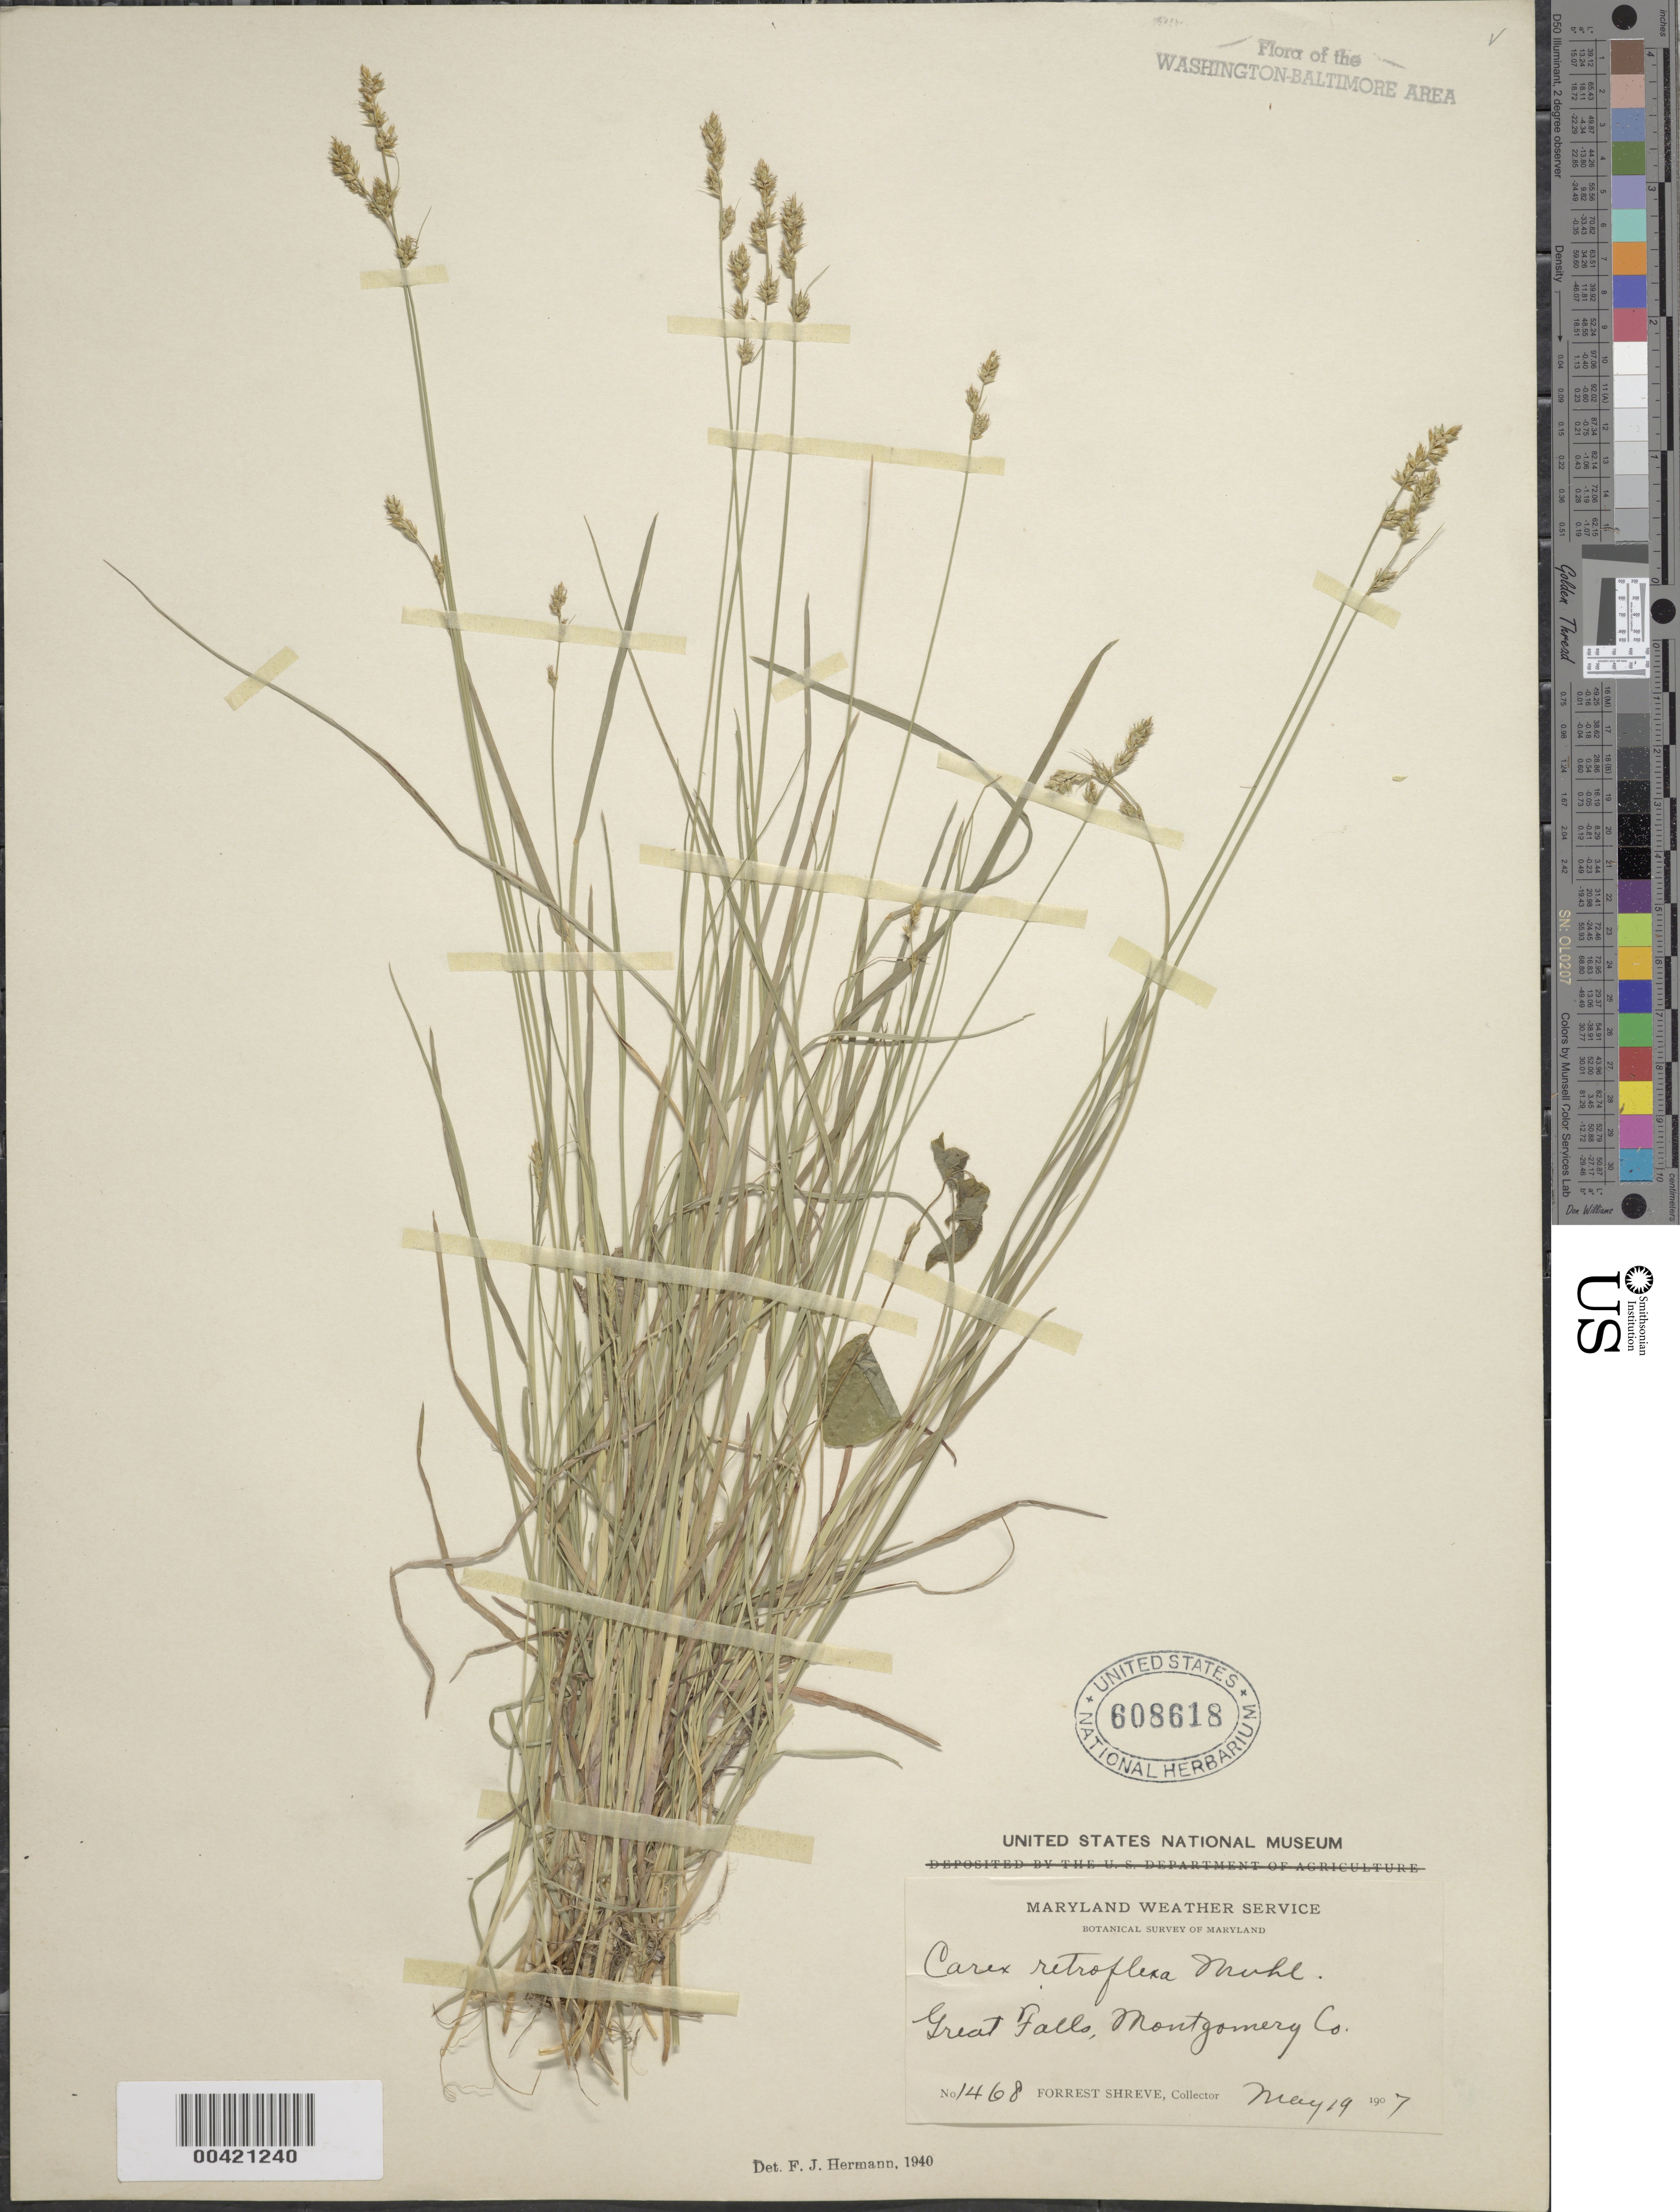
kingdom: Plantae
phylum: Tracheophyta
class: Liliopsida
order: Poales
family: Cyperaceae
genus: Carex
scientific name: Carex retroflexa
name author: Muhl. ex Willd.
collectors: F. Shreve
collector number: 1468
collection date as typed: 19 May 1907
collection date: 1907-05-19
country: United States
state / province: Maryland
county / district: Montgomery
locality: Great Falls C. & O. Canal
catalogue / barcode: US 608618